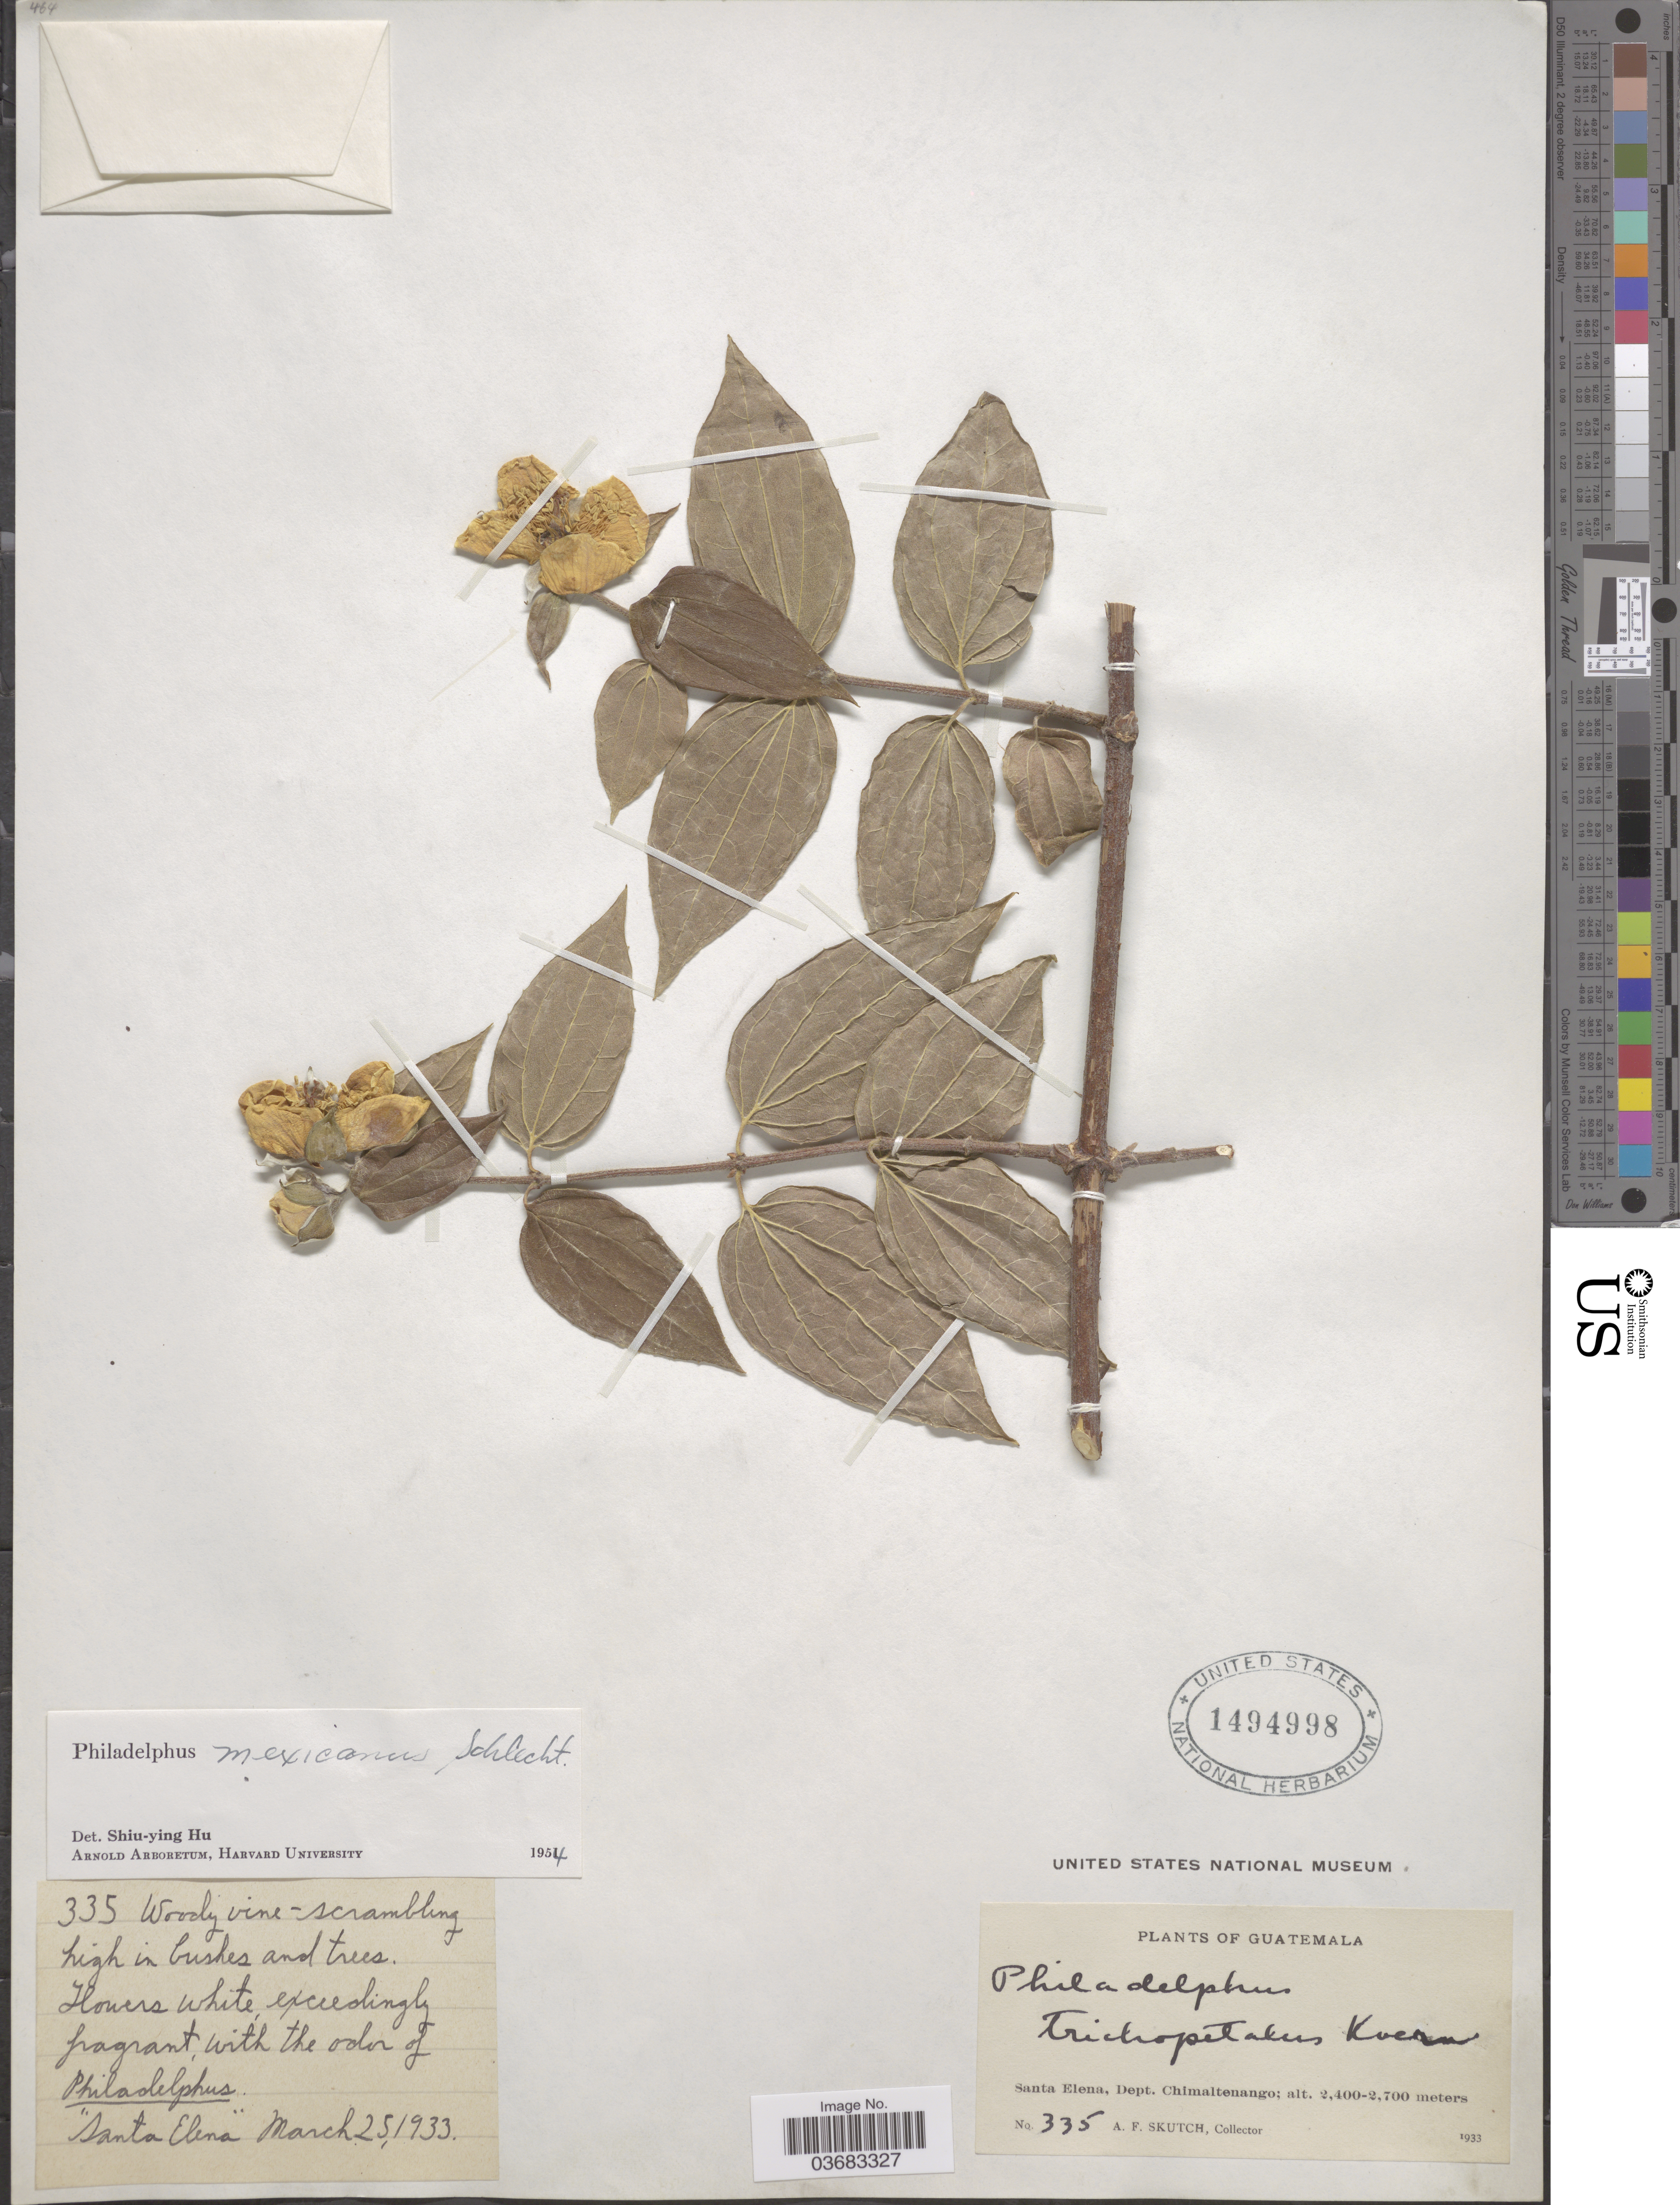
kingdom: Plantae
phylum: Tracheophyta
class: Magnoliopsida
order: Cornales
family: Hydrangeaceae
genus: Philadelphus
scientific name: Philadelphus mexicanus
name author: Schltdl.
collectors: A. F. Skutch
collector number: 335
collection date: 1933-03-25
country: Guatemala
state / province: Chimaltenango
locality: Santa Elena, Dept. Chimaltenango.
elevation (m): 2400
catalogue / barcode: US 1494998